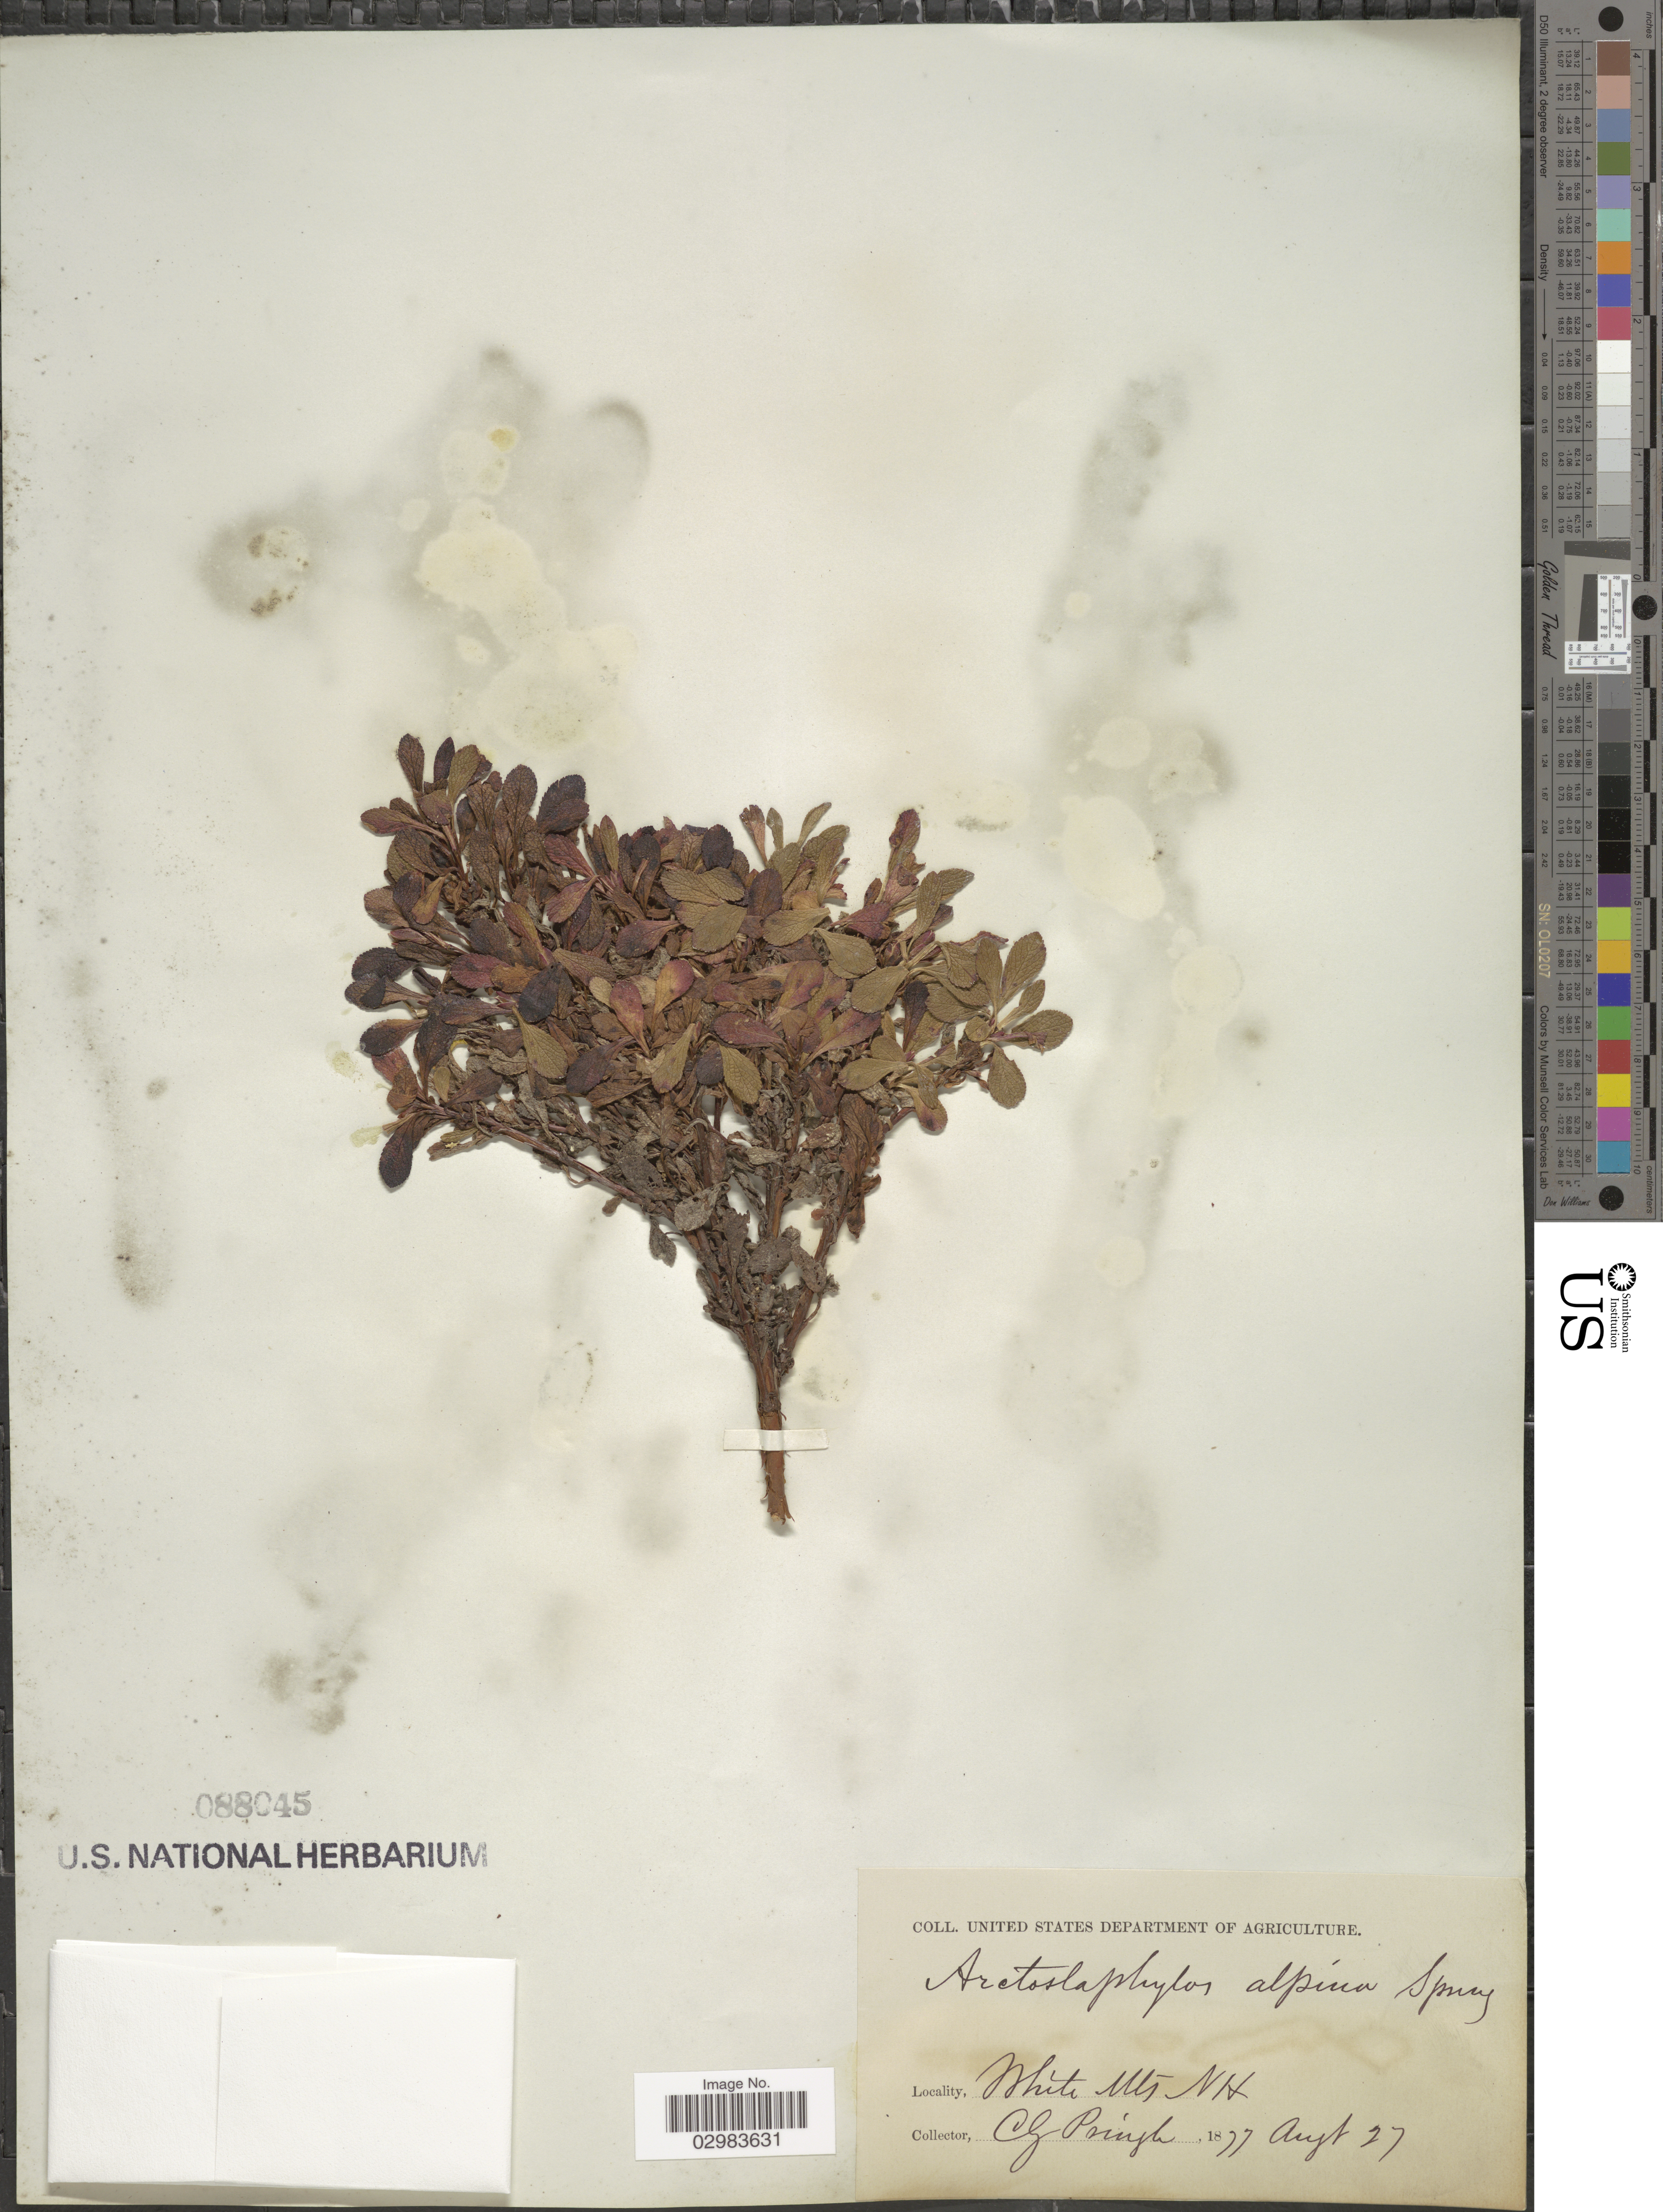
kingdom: Plantae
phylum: Tracheophyta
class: Magnoliopsida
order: Ericales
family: Ericaceae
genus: Arctostaphylos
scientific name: Arctostaphylos alpina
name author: (L.) Spreng.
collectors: C. G. Pringle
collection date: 1877-08-27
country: United States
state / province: New Hampshire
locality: White Mts., N.H.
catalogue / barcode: US 88045